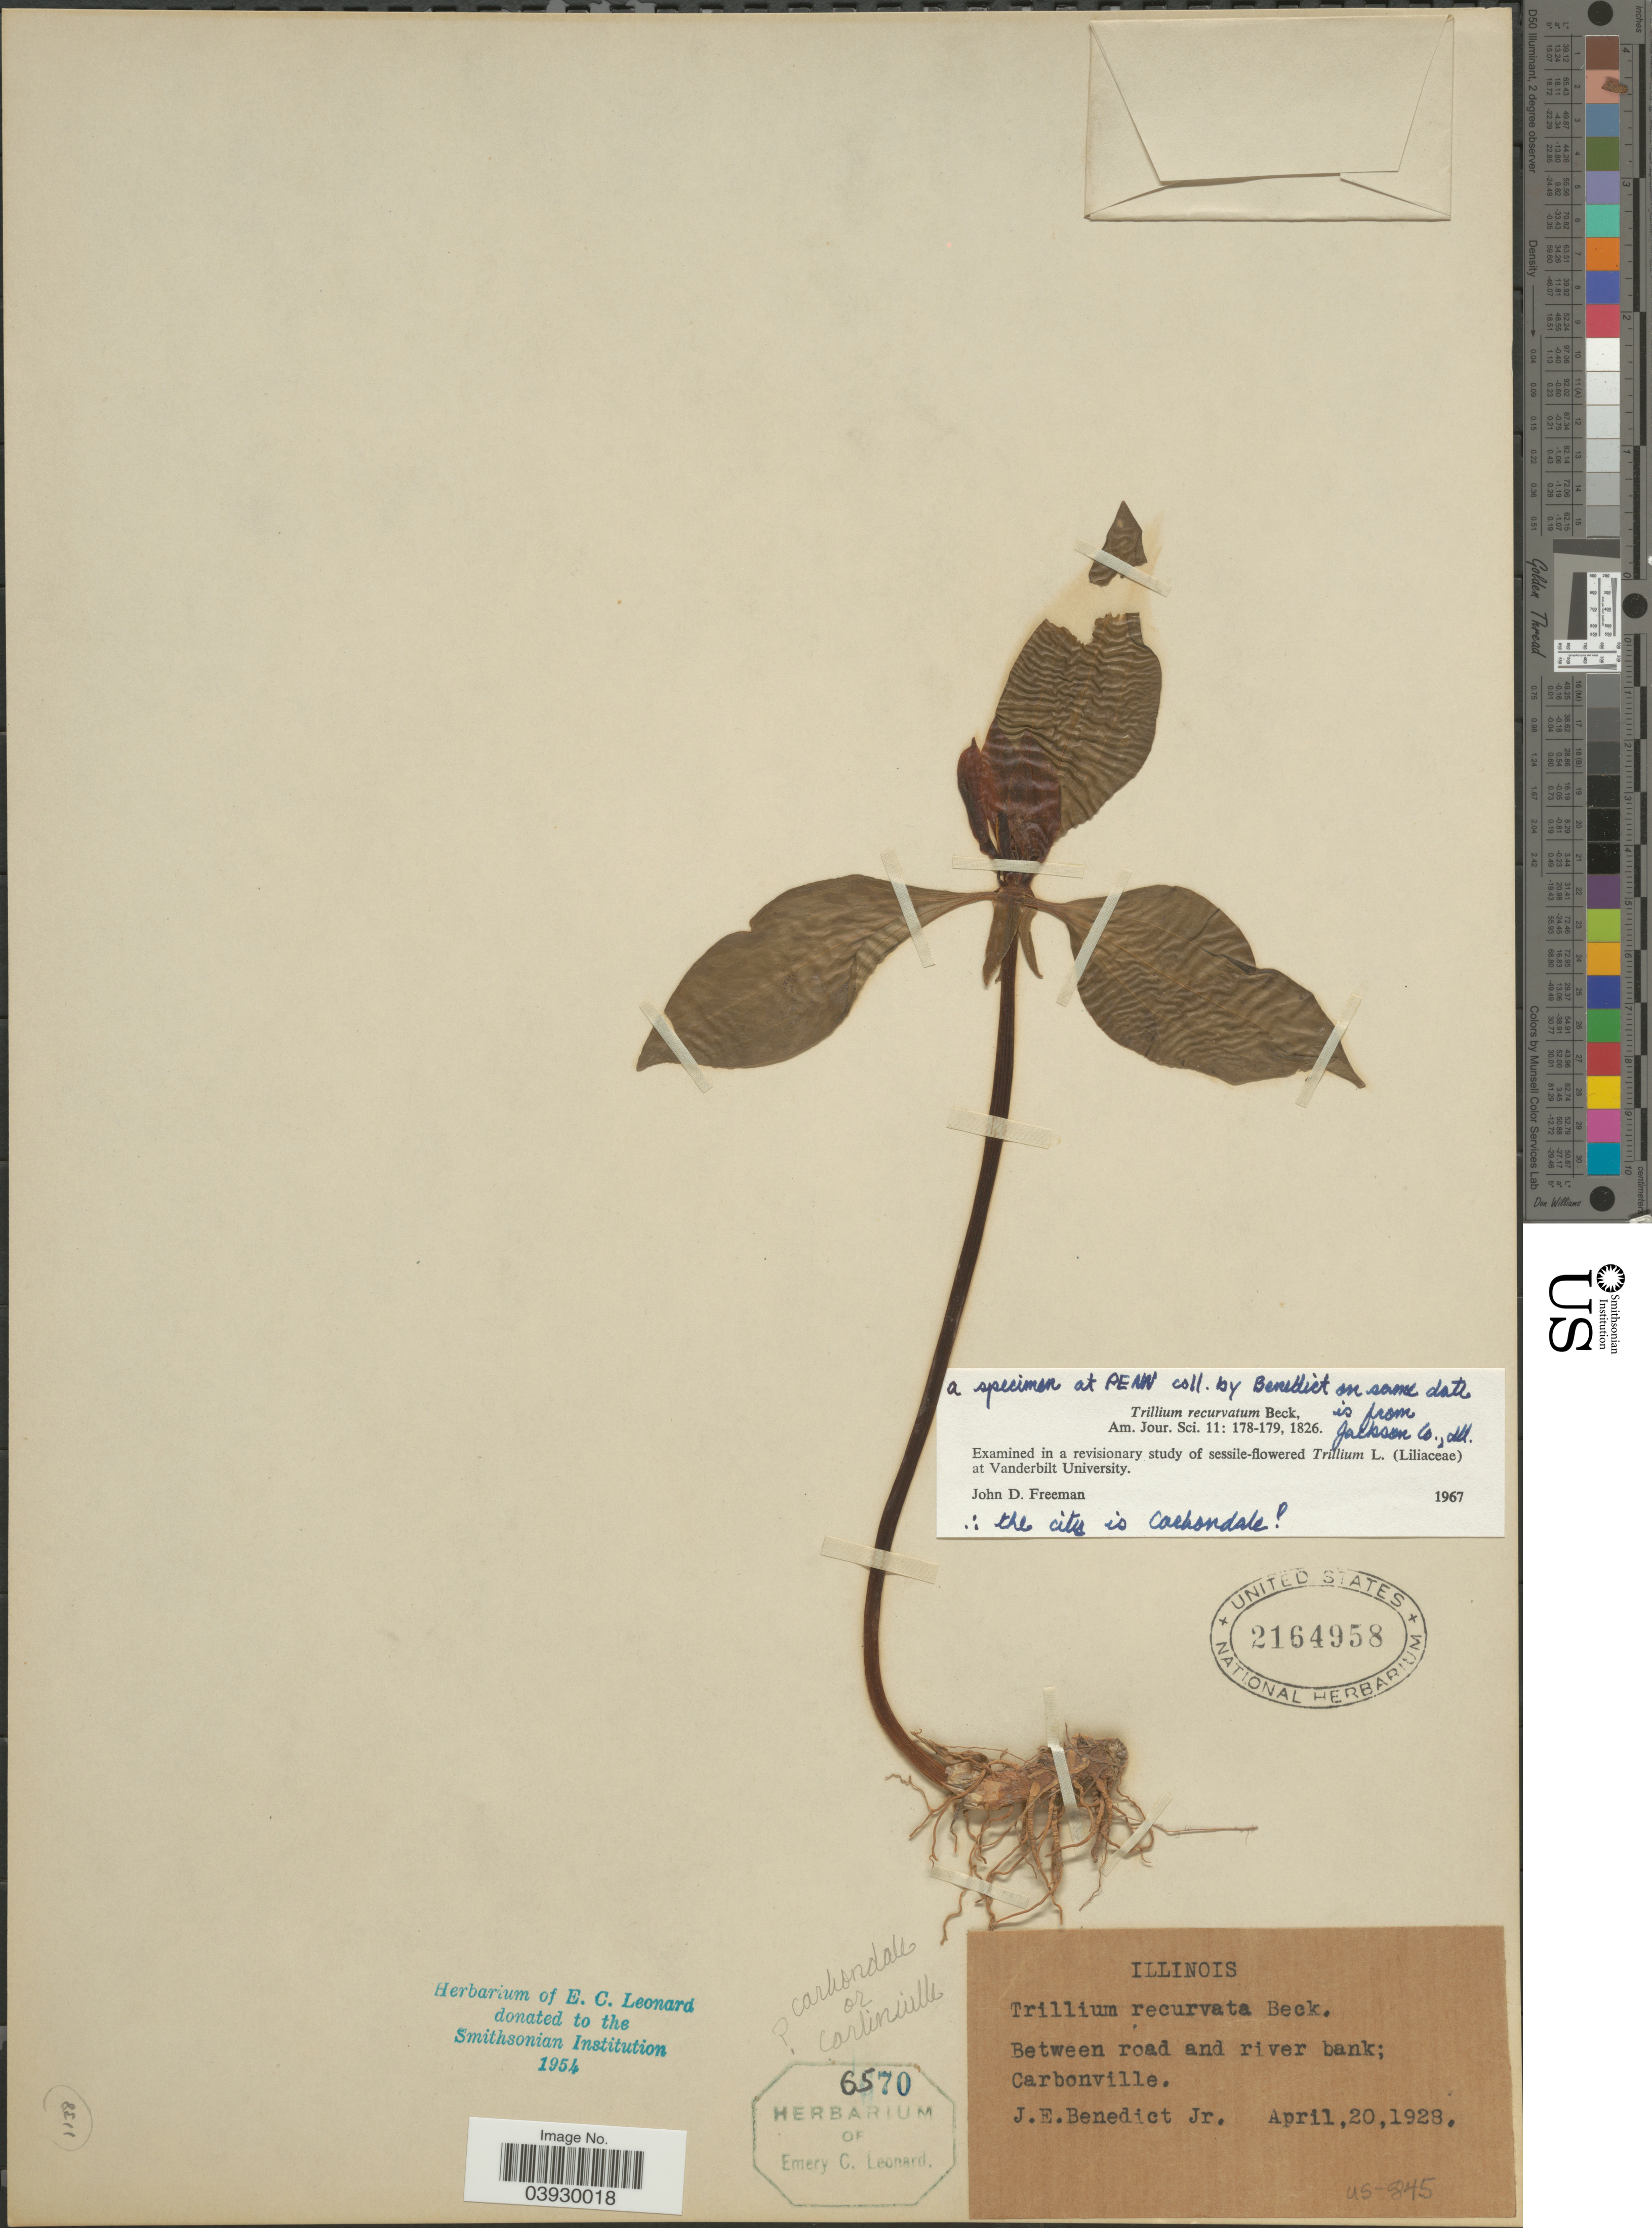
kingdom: Plantae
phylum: Tracheophyta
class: Liliopsida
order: Liliales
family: Melanthiaceae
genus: Trillium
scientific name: Trillium recurvatum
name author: L.C. Beck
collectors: J. Benedict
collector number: US-545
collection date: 1928-04-20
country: United States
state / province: Illinois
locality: Between road and river bank; Carbonville.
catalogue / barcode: US 2164958